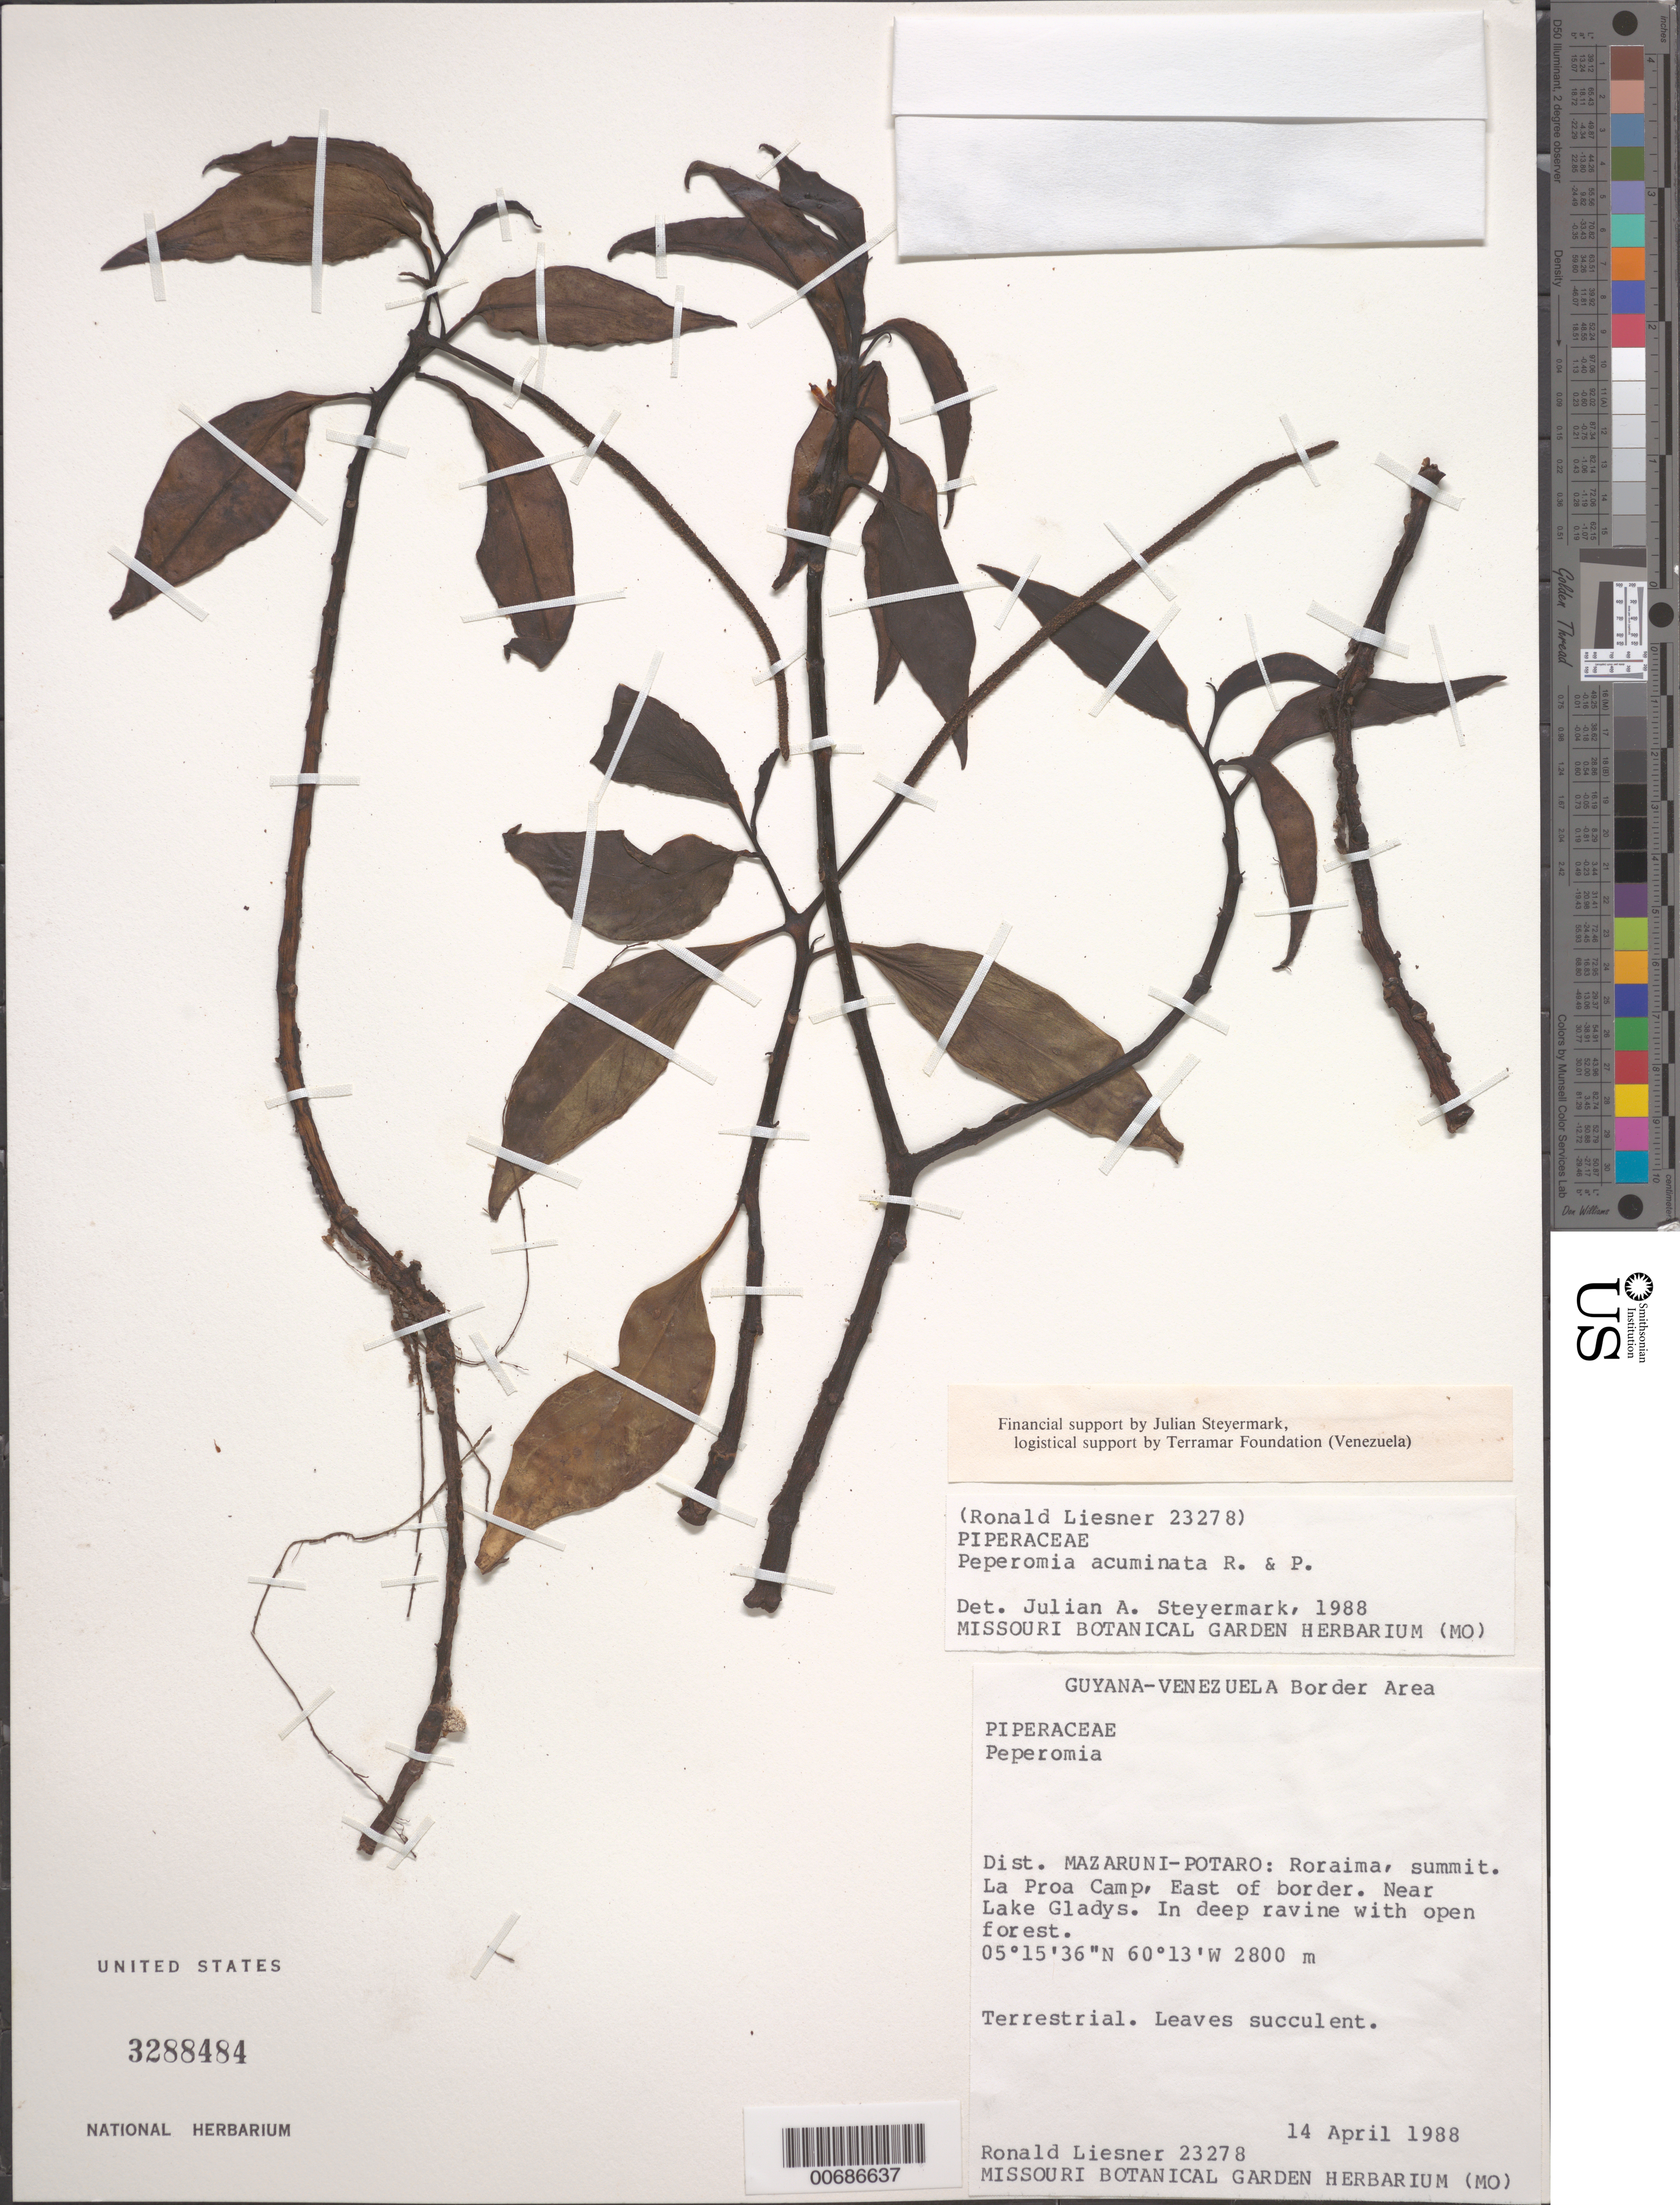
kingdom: Plantae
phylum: Tracheophyta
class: Magnoliopsida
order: Piperales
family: Piperaceae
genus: Peperomia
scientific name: Peperomia acuminata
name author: Ruiz & Pav.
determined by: Steyermark, Julian A., (VEN)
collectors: R. L. Liesner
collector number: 23278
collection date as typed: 14-Apr-88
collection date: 1988-04-14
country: Guyana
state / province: Cuyuni-Mazaruni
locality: Mt. Roraima summit; La Proa Camp, near Lake Gladys, E of border (Guyana-Venezuela Border)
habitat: Deep ravine with open forest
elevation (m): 2800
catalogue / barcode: US 3288484